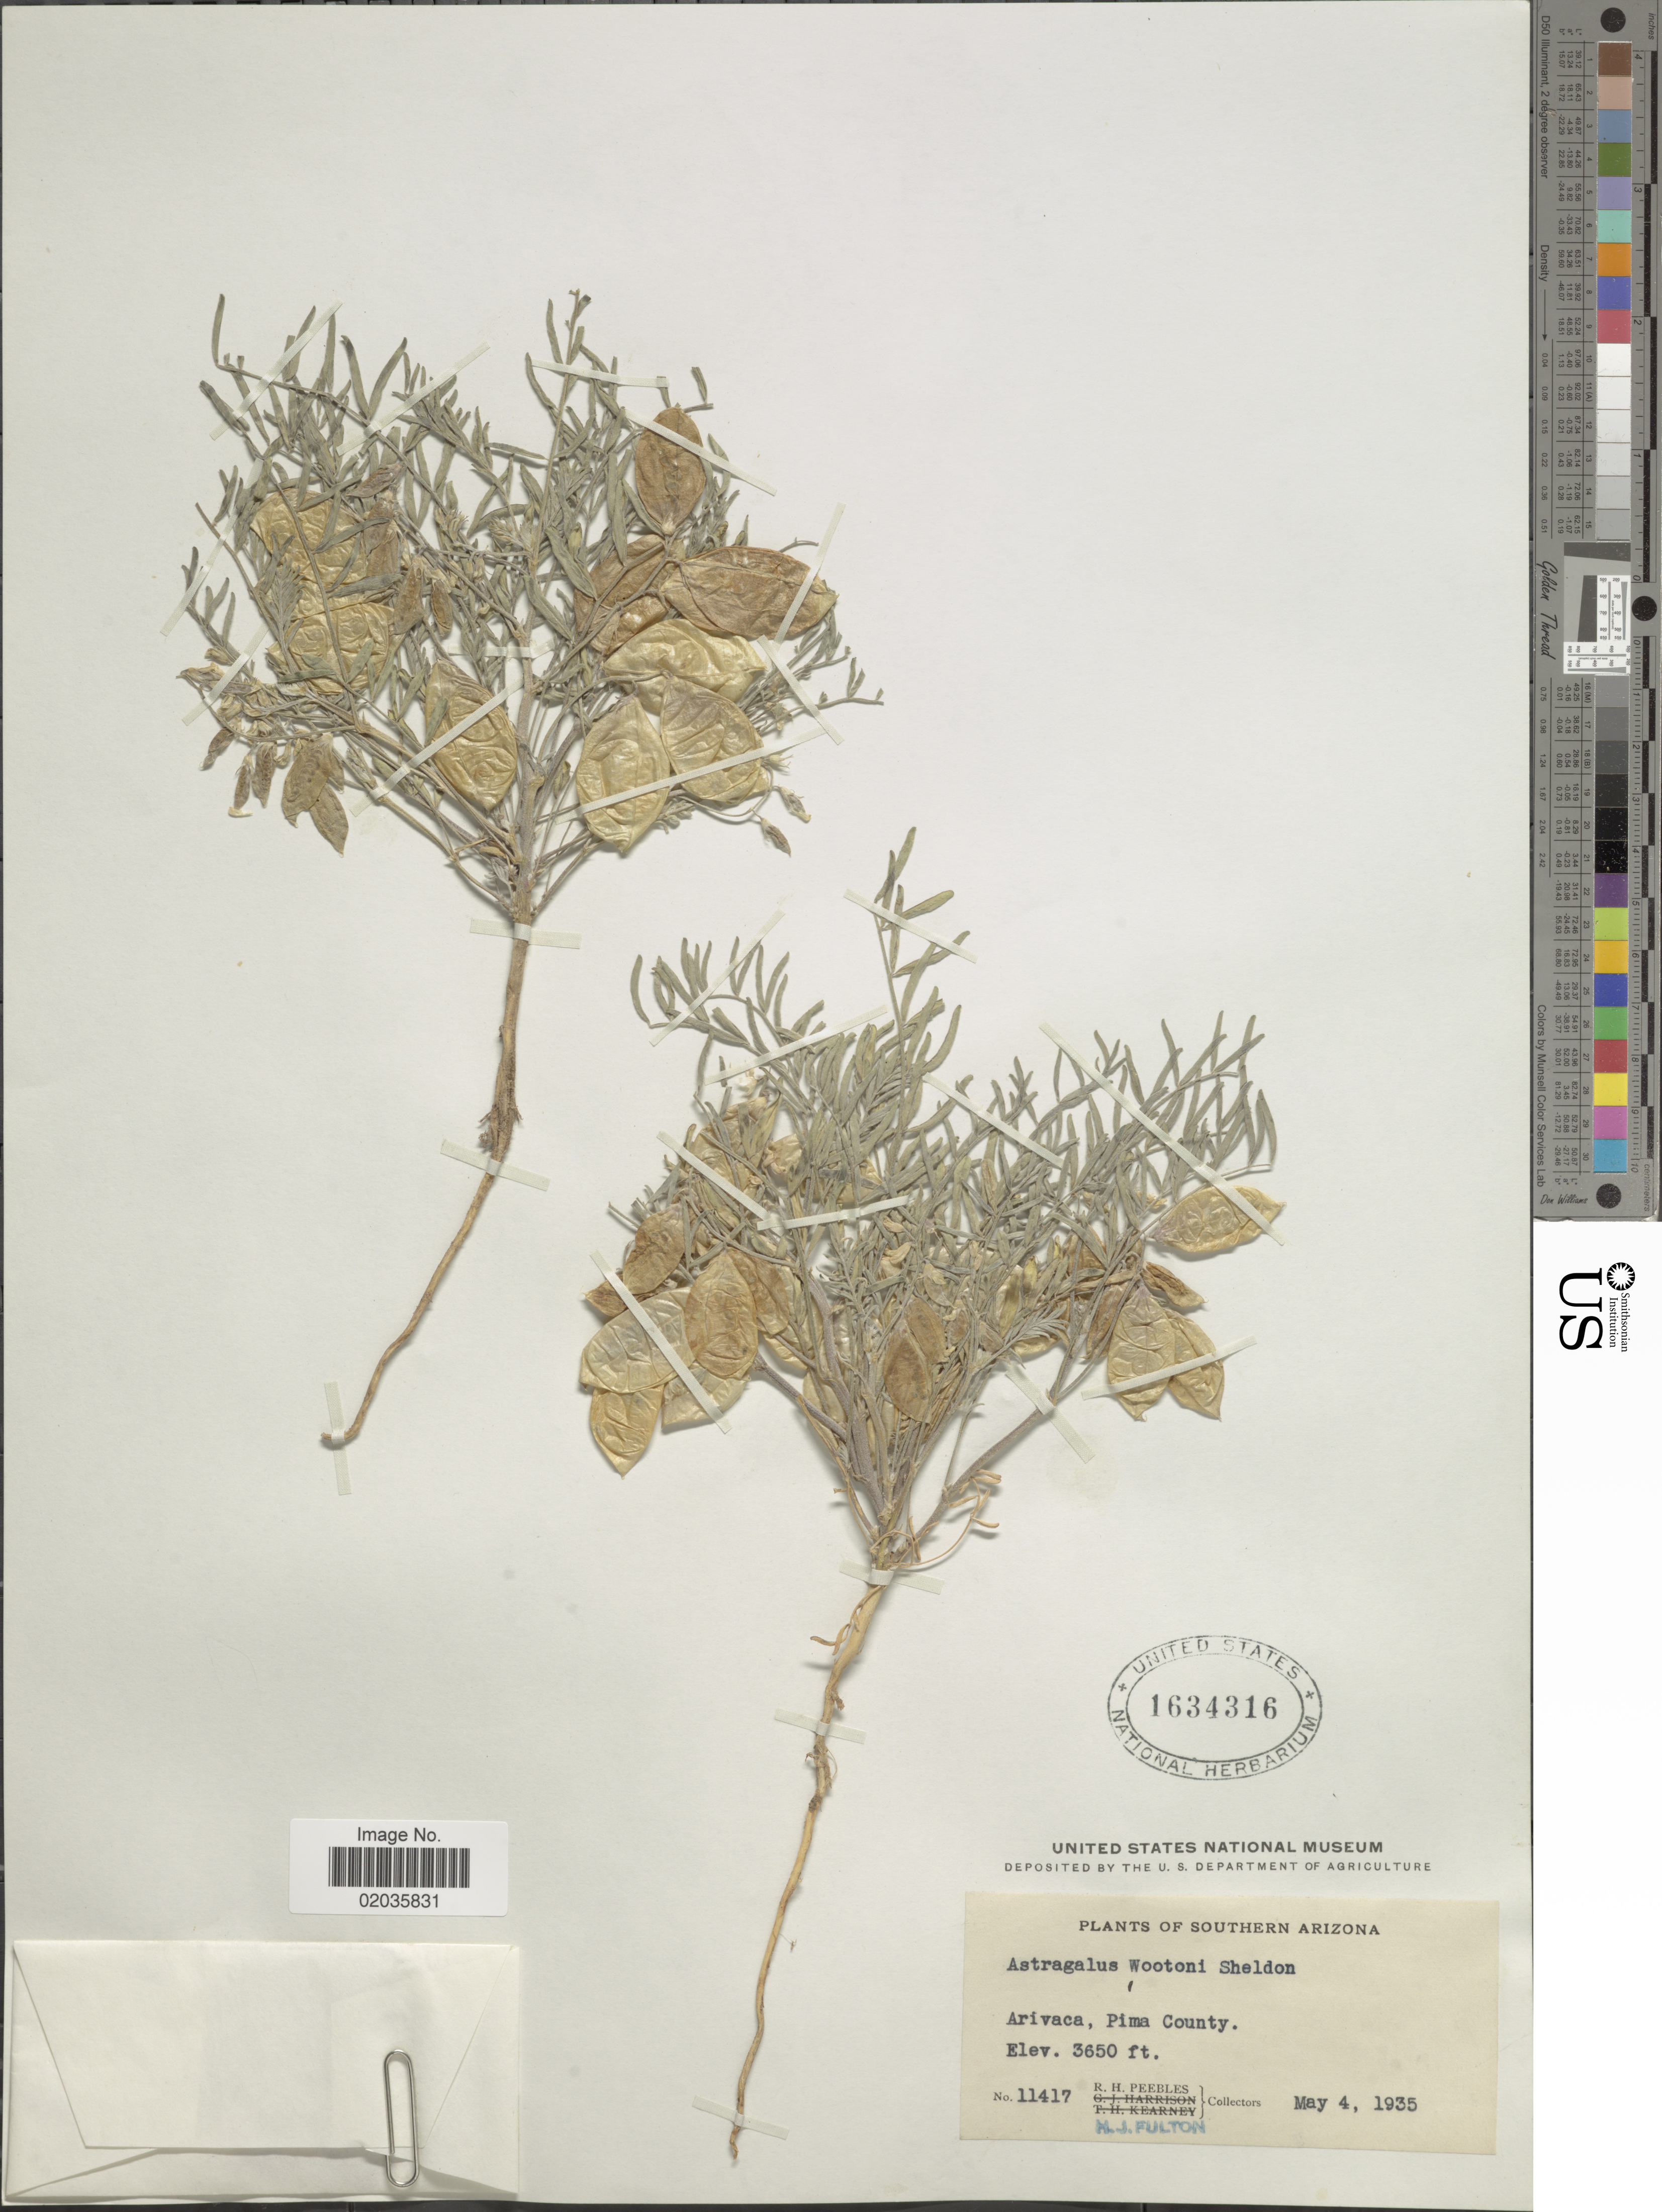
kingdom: Plantae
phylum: Tracheophyta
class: Magnoliopsida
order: Fabales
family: Fabaceae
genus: Astragalus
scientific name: Astragalus wootonii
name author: E. Sheld.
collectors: R. H. Peebles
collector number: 11417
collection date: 1935-05-04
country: United States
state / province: Arizona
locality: Southern Arizona, Arivaca, Pima County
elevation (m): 1113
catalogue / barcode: US 1634316